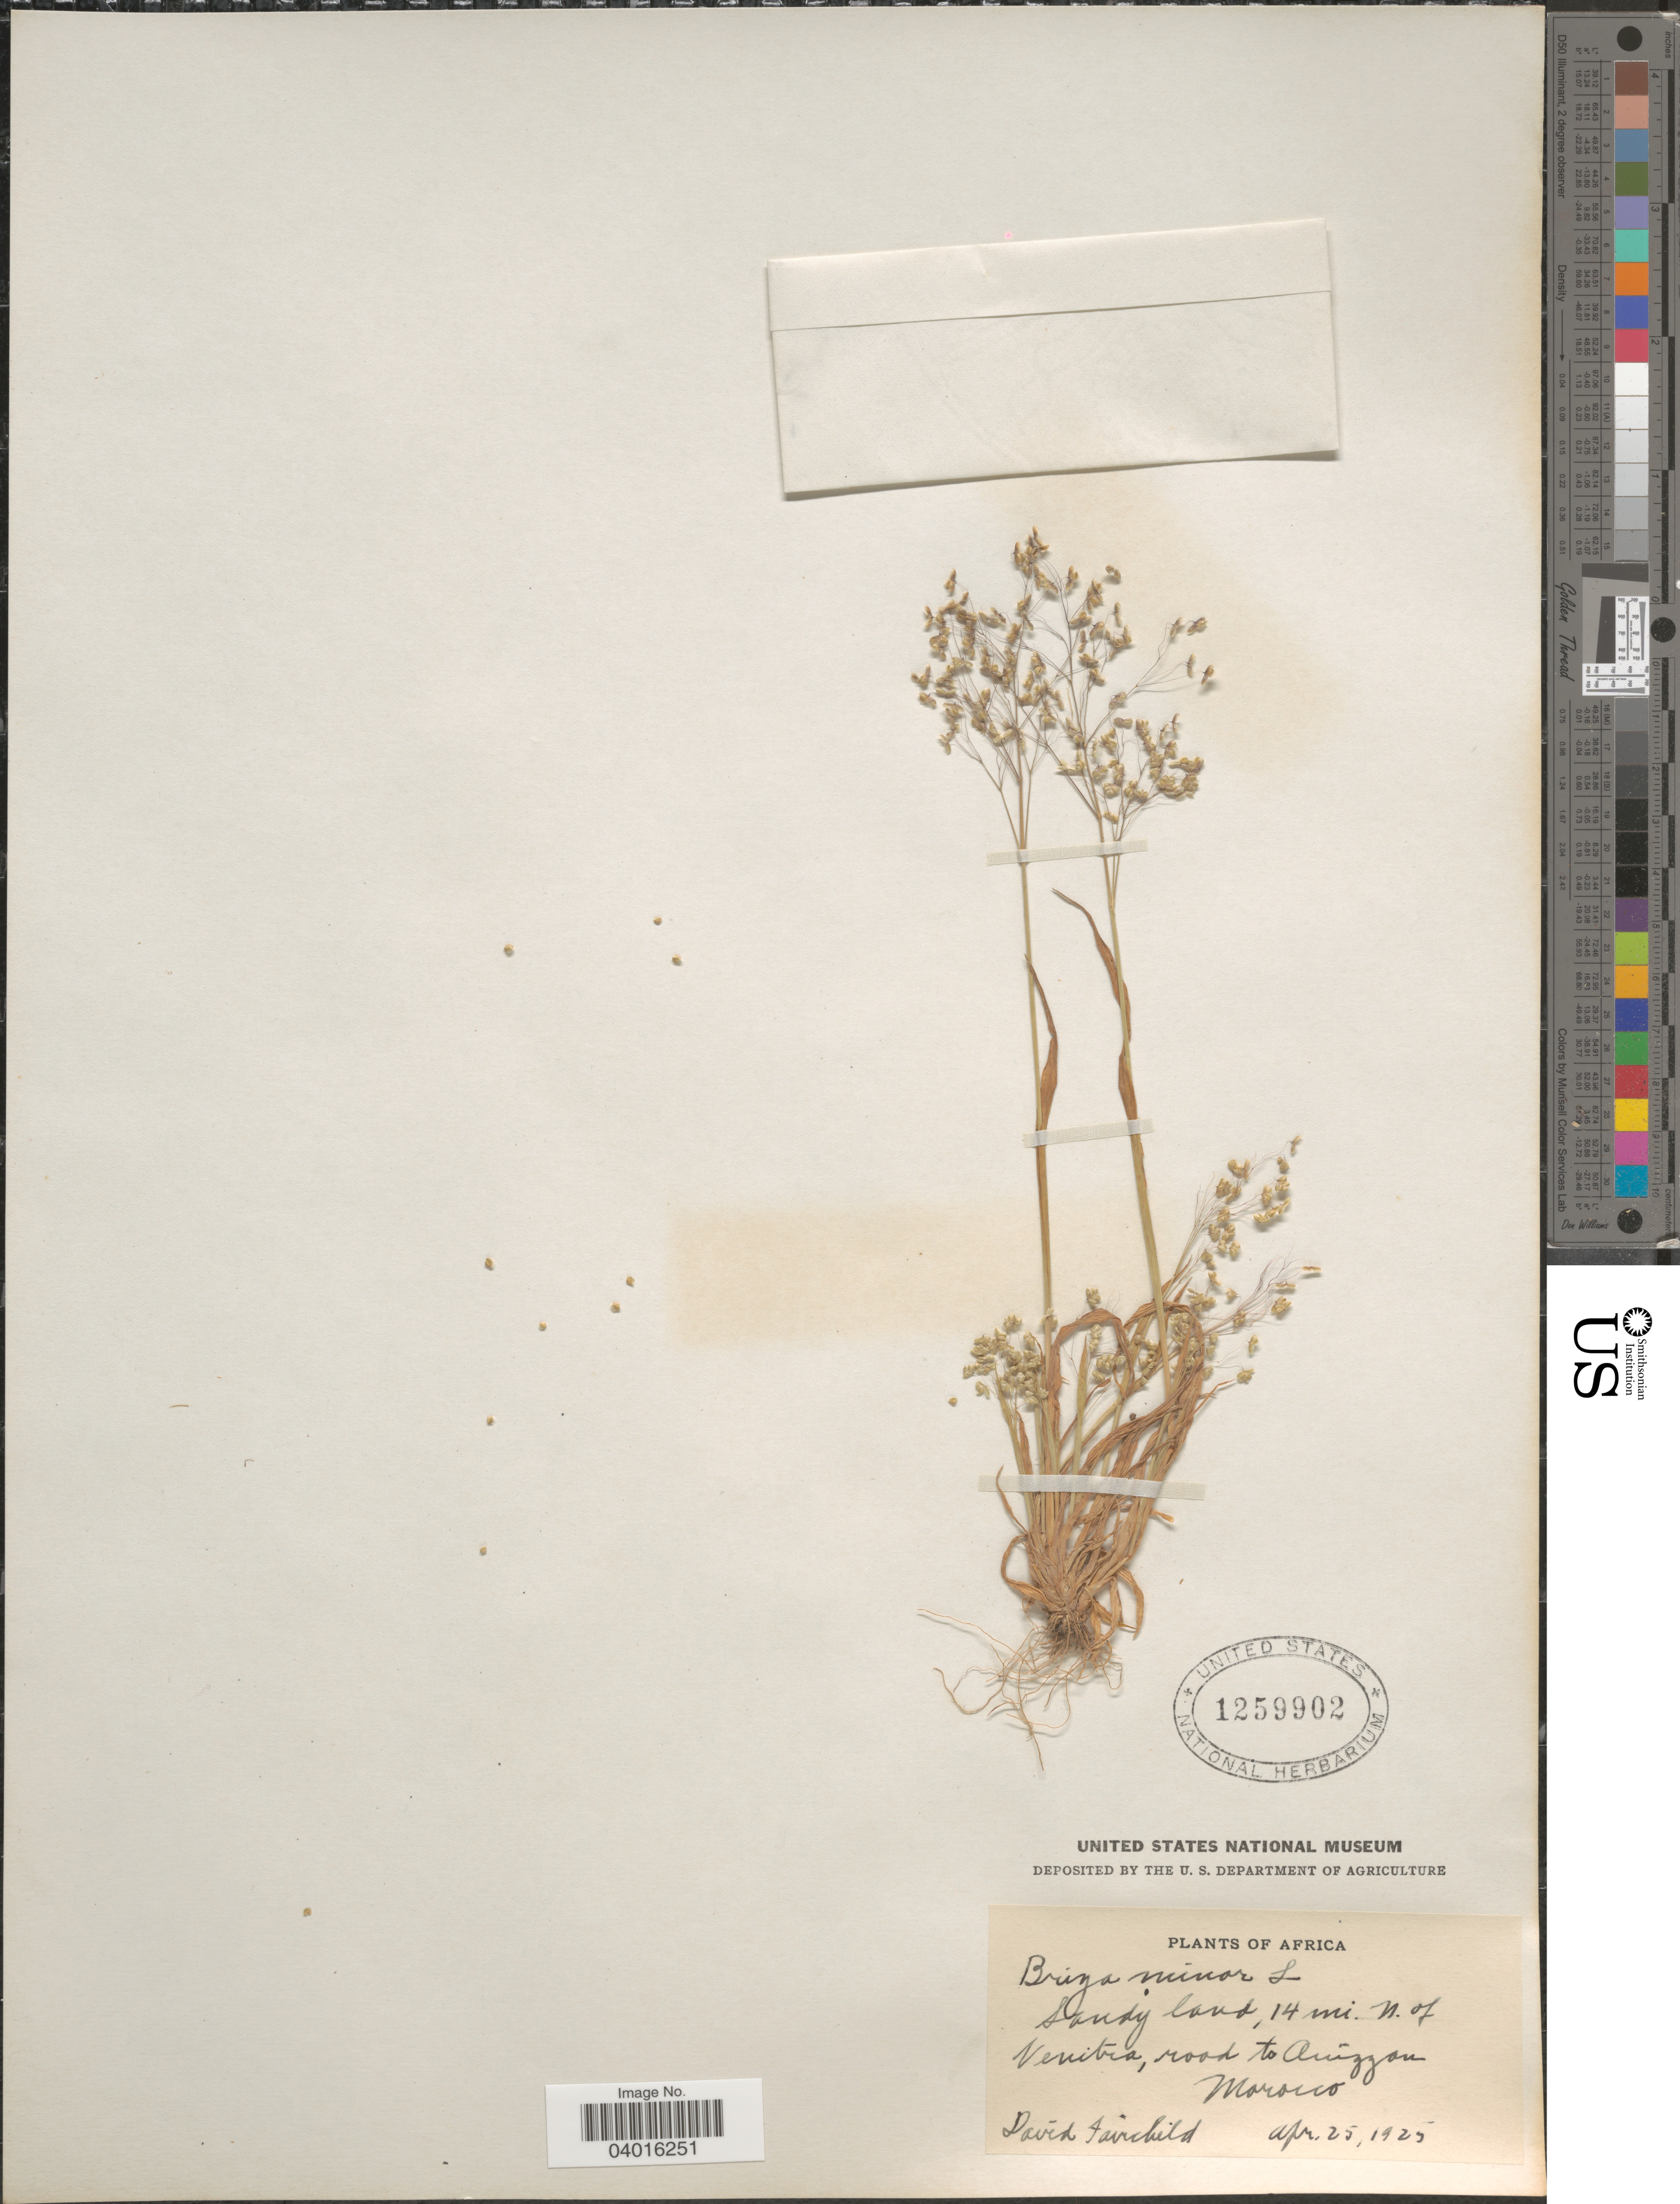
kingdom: Plantae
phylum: Tracheophyta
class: Liliopsida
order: Poales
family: Poaceae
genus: Briza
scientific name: Briza minor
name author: L.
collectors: D. Fairchild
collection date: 1925-04-25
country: Morocco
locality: Sandy land, 14 mi. N. of Kenitra, road to Anizzan. [interpreted]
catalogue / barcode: US 1259902